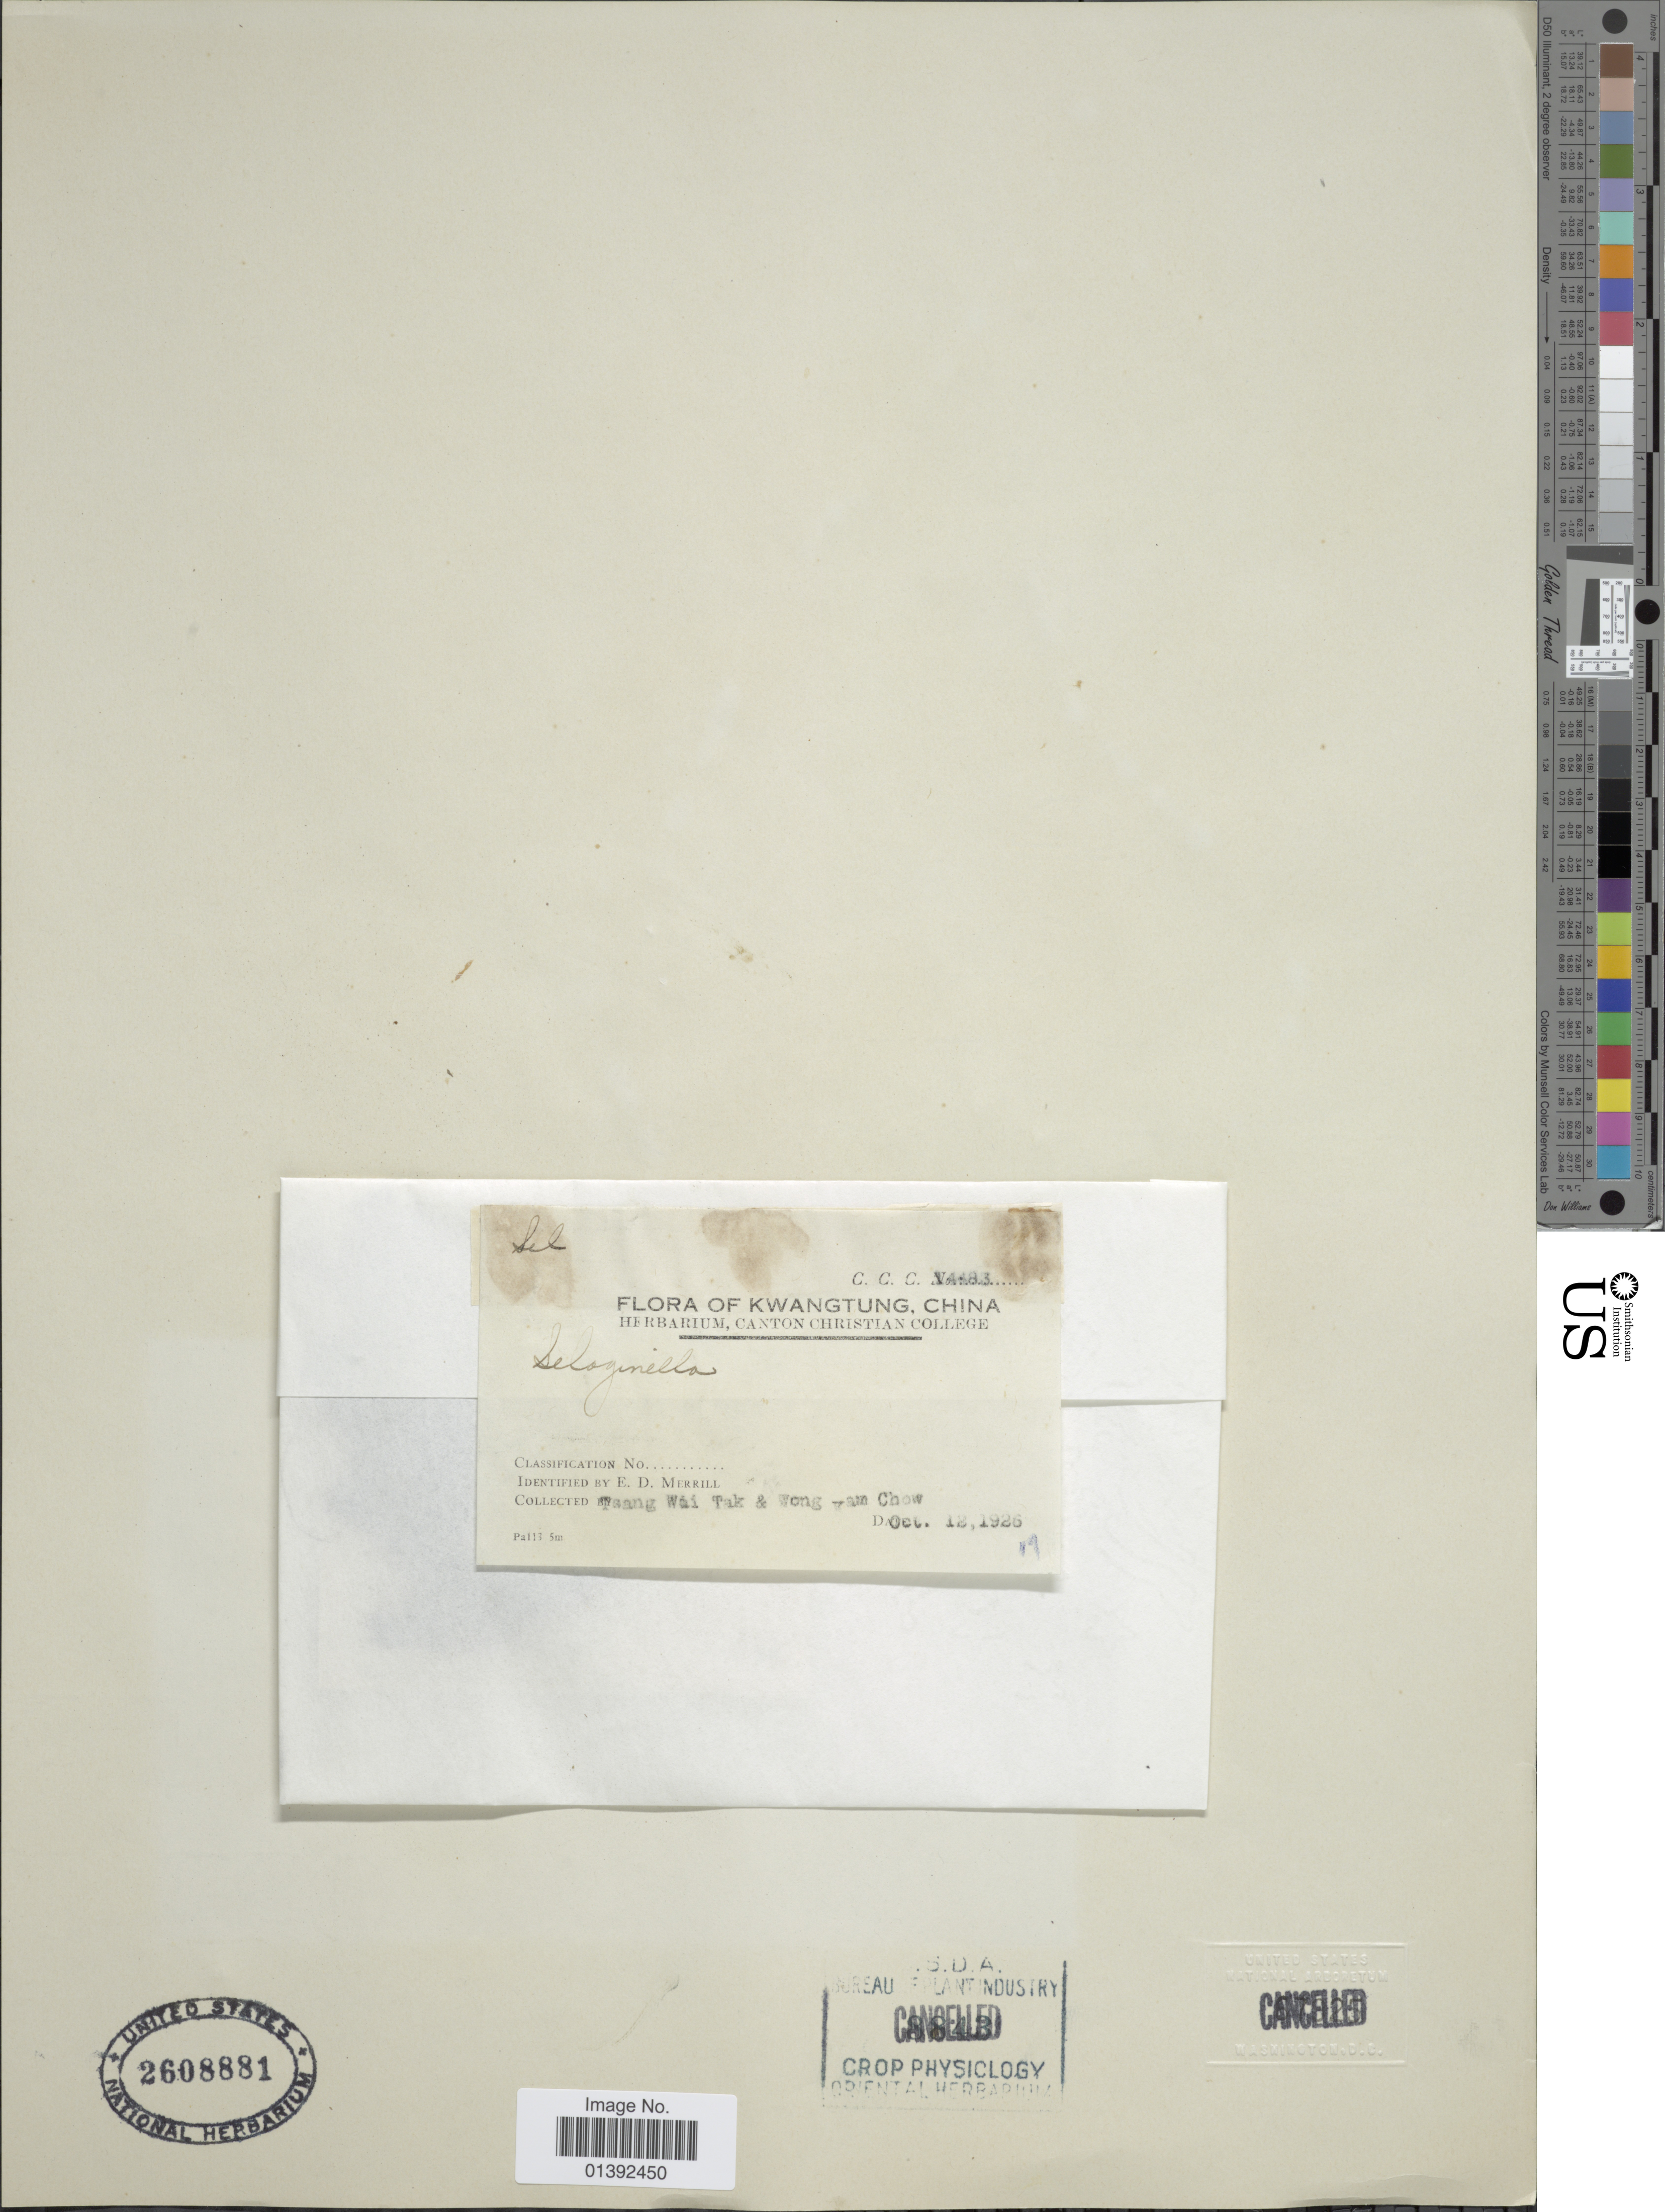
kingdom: Plantae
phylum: Tracheophyta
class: Lycopodiopsida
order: Selaginellales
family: Selaginellaceae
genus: Selaginella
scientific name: Selaginella sp.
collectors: T. Tak & W. Chow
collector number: CCC 4483*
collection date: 1926-10-12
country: China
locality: Kwangtung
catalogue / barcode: US 2608881